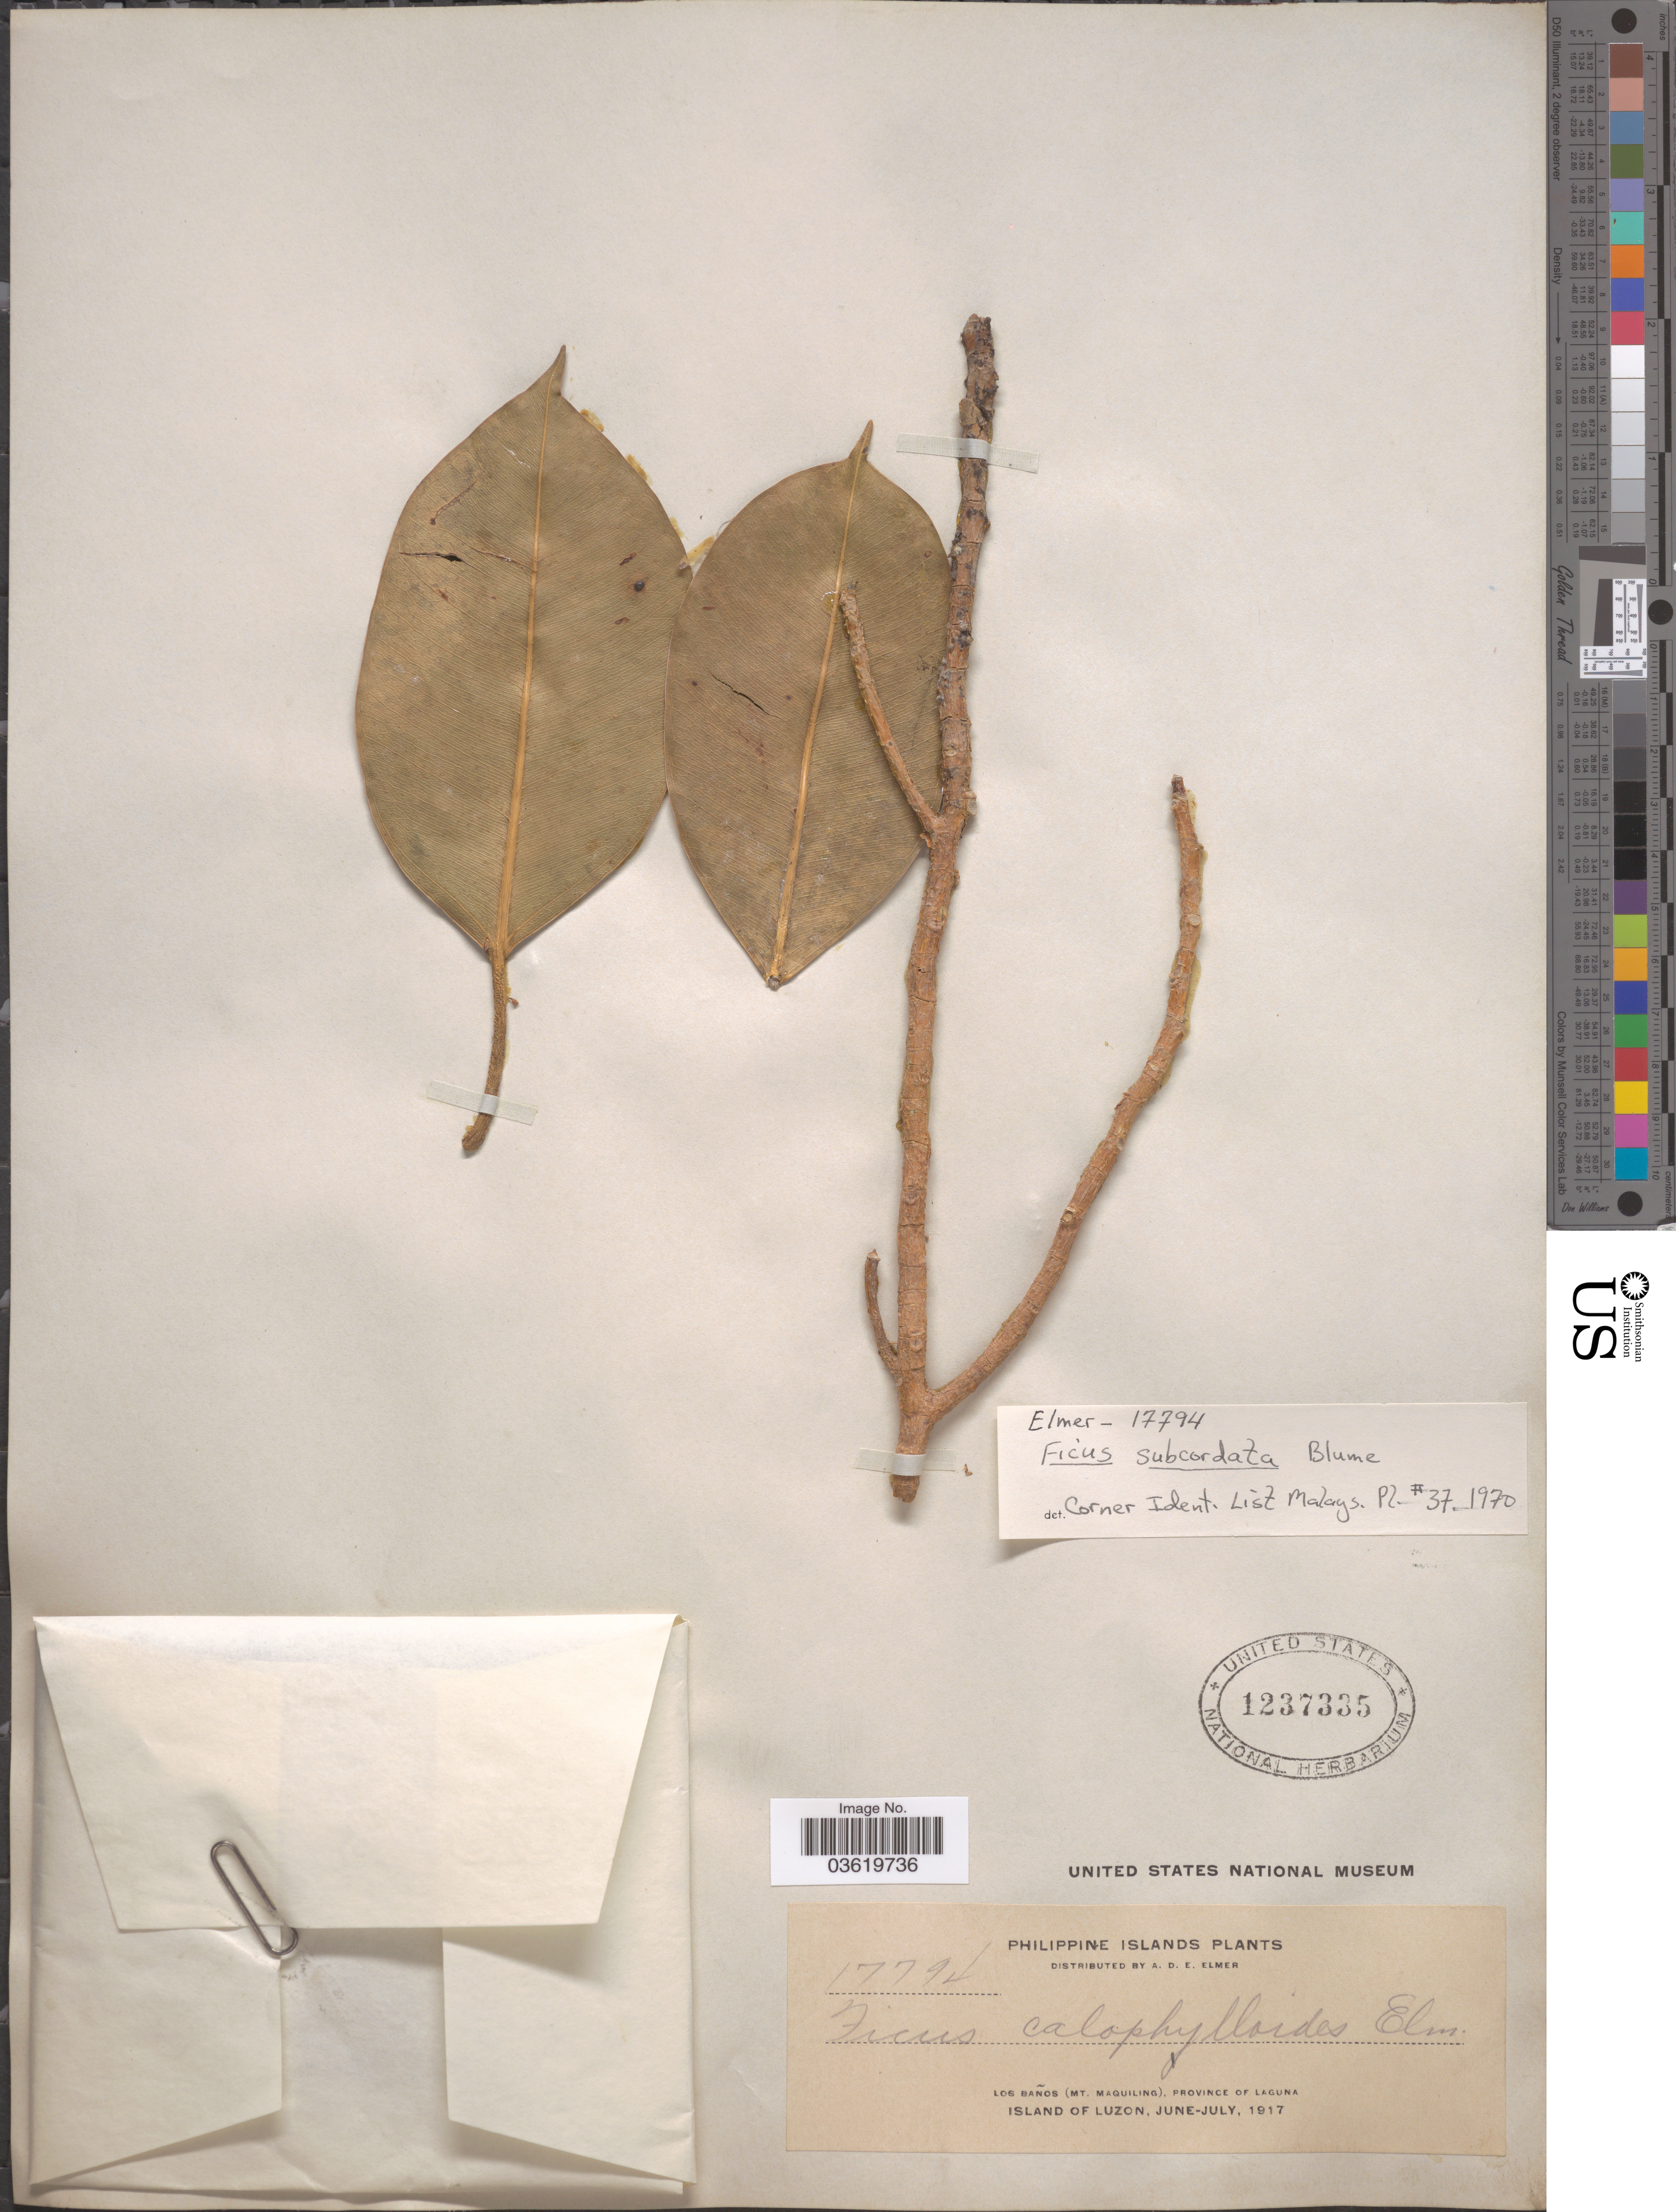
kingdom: Plantae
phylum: Tracheophyta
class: Magnoliopsida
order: Rosales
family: Moraceae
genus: Ficus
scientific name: Ficus subcordata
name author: Blume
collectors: A. D. E. Elmer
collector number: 17794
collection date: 1917-06/1917-07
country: Philippines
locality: Philippine Islands. Los Baños (Mt. Maquiling), Province of Laguna. Island of Luzon.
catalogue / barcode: US 1237335